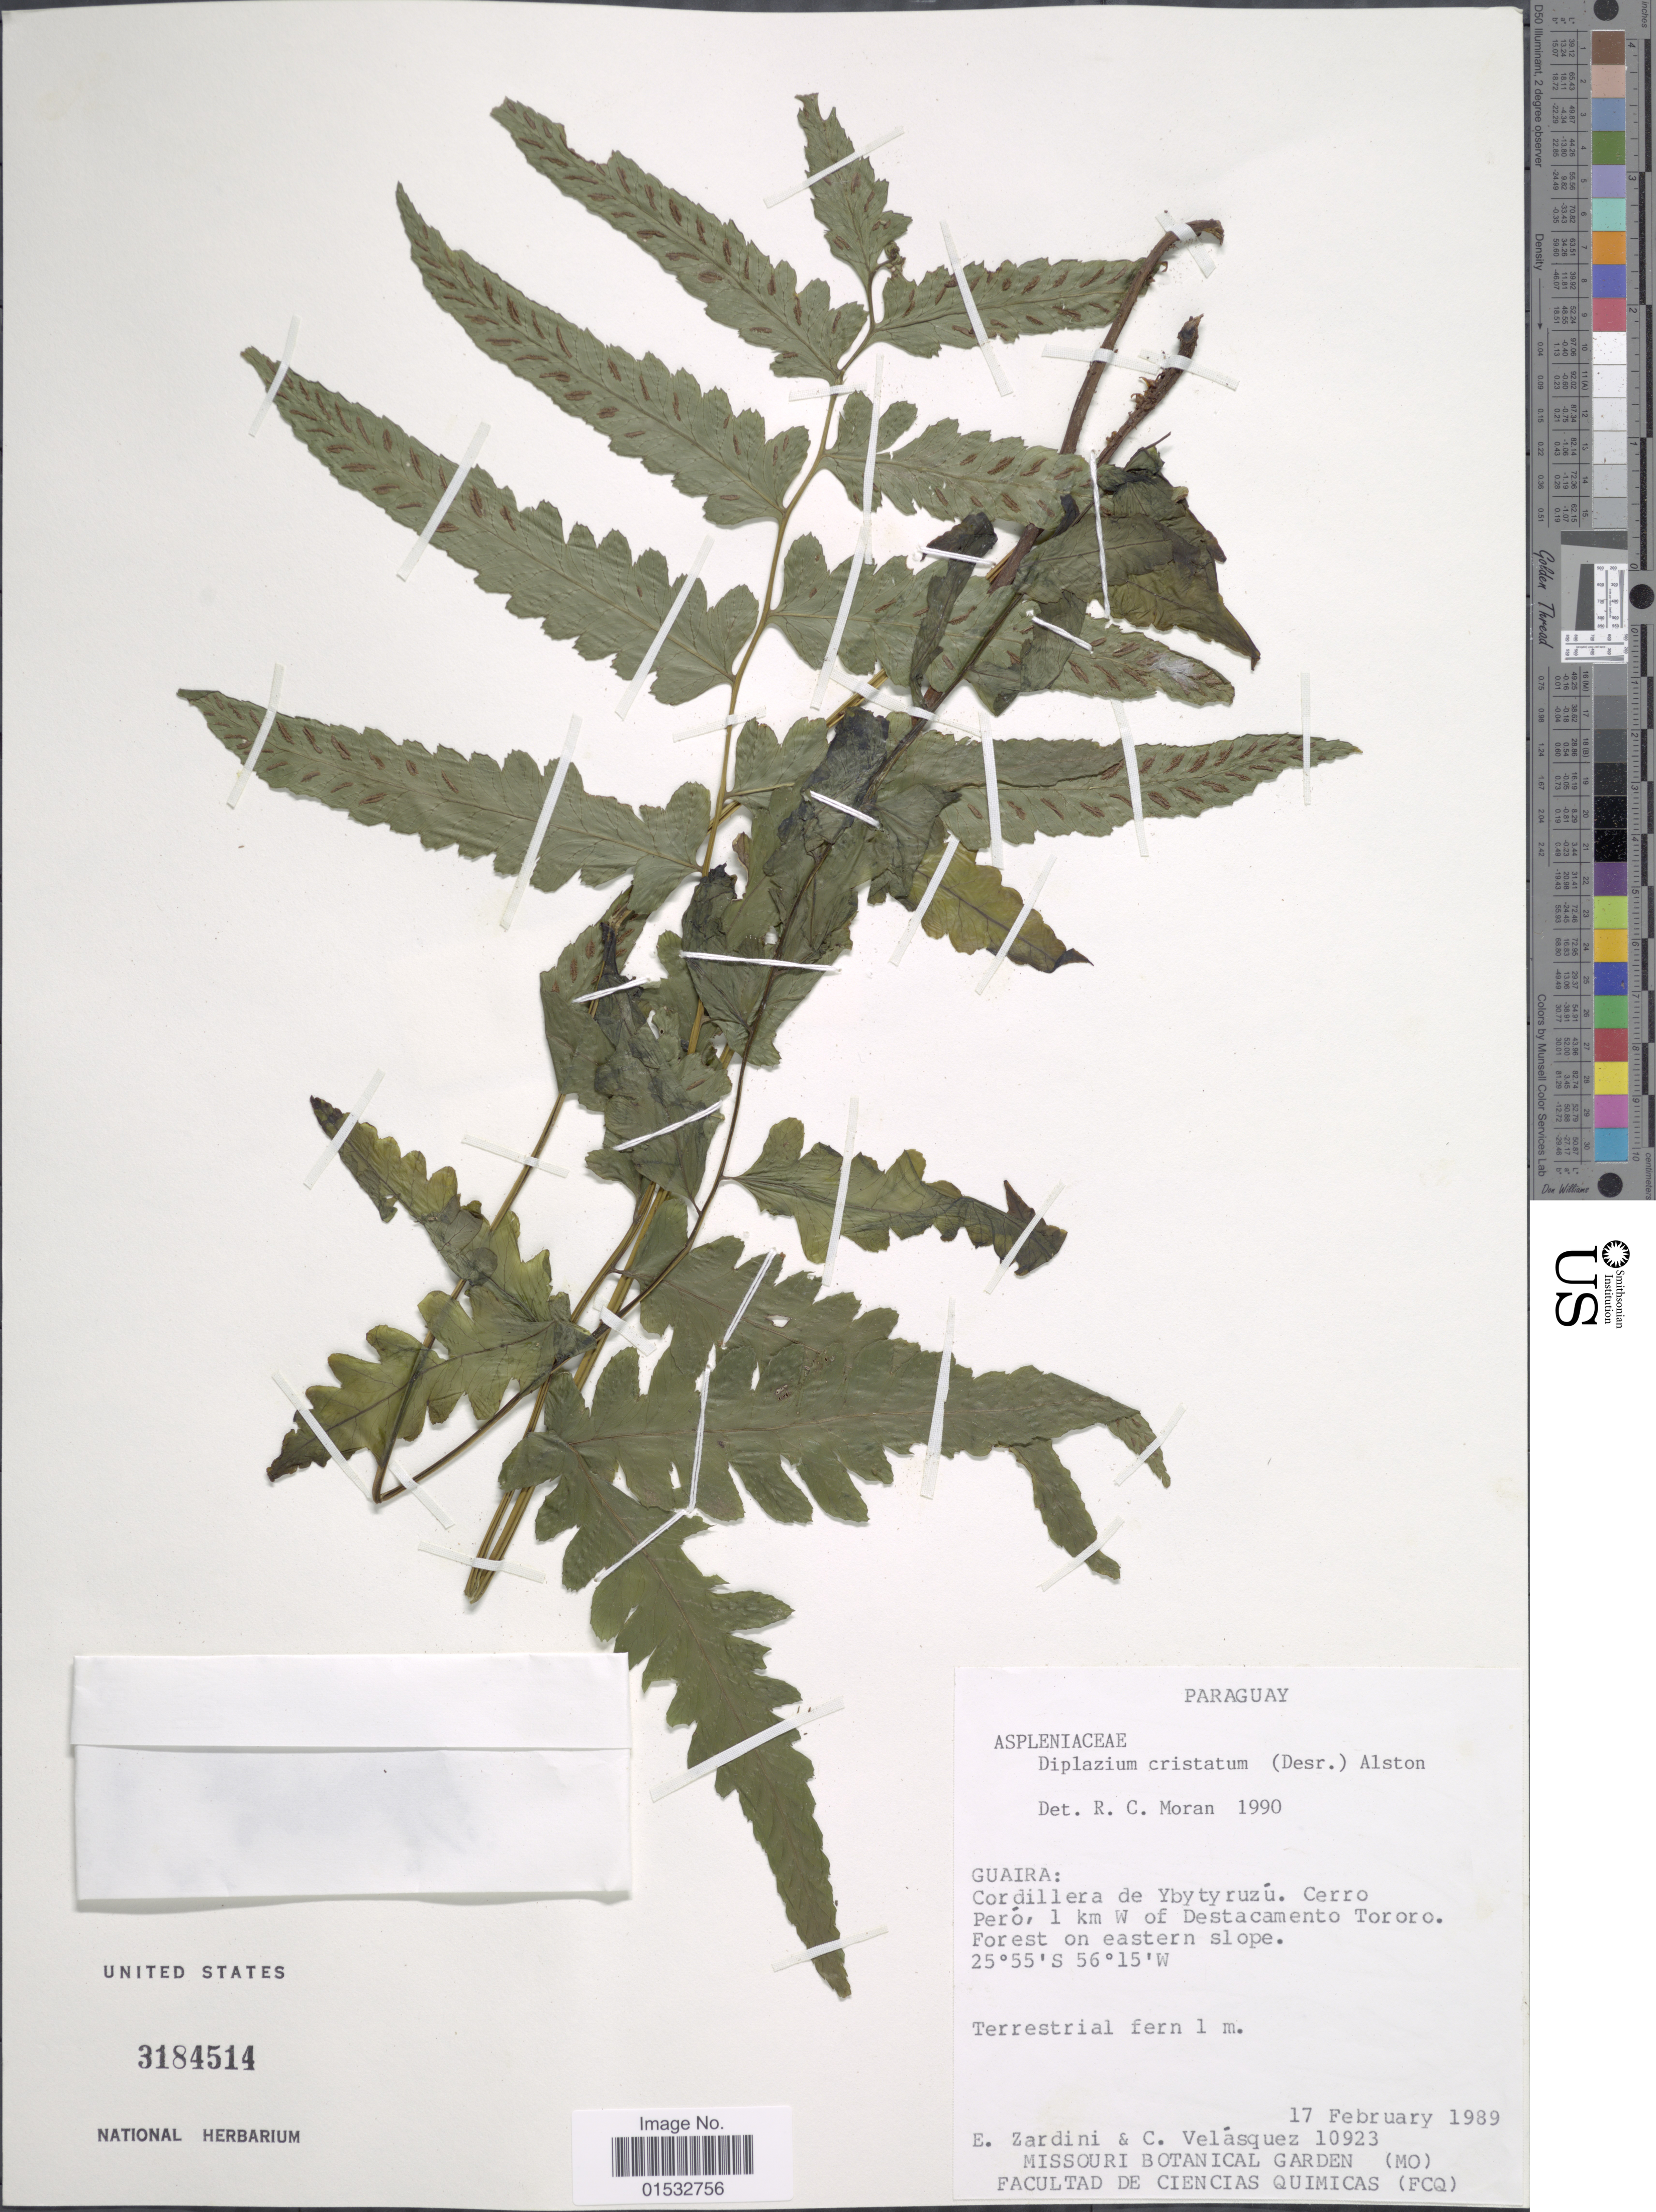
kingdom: Plantae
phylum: Tracheophyta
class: Polypodiopsida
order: Polypodiales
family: Athyriaceae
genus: Diplazium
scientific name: Diplazium cristatum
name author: (Desr.) Alston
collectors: E. M. Zardini & C. Velásquez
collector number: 10923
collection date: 1989-02-17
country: Paraguay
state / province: Guaira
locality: Cordillera de Ybytyruzú. Cerro Peró, 1 km W of Destacamento Tororo. Forest on eastern slope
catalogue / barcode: US 3184514